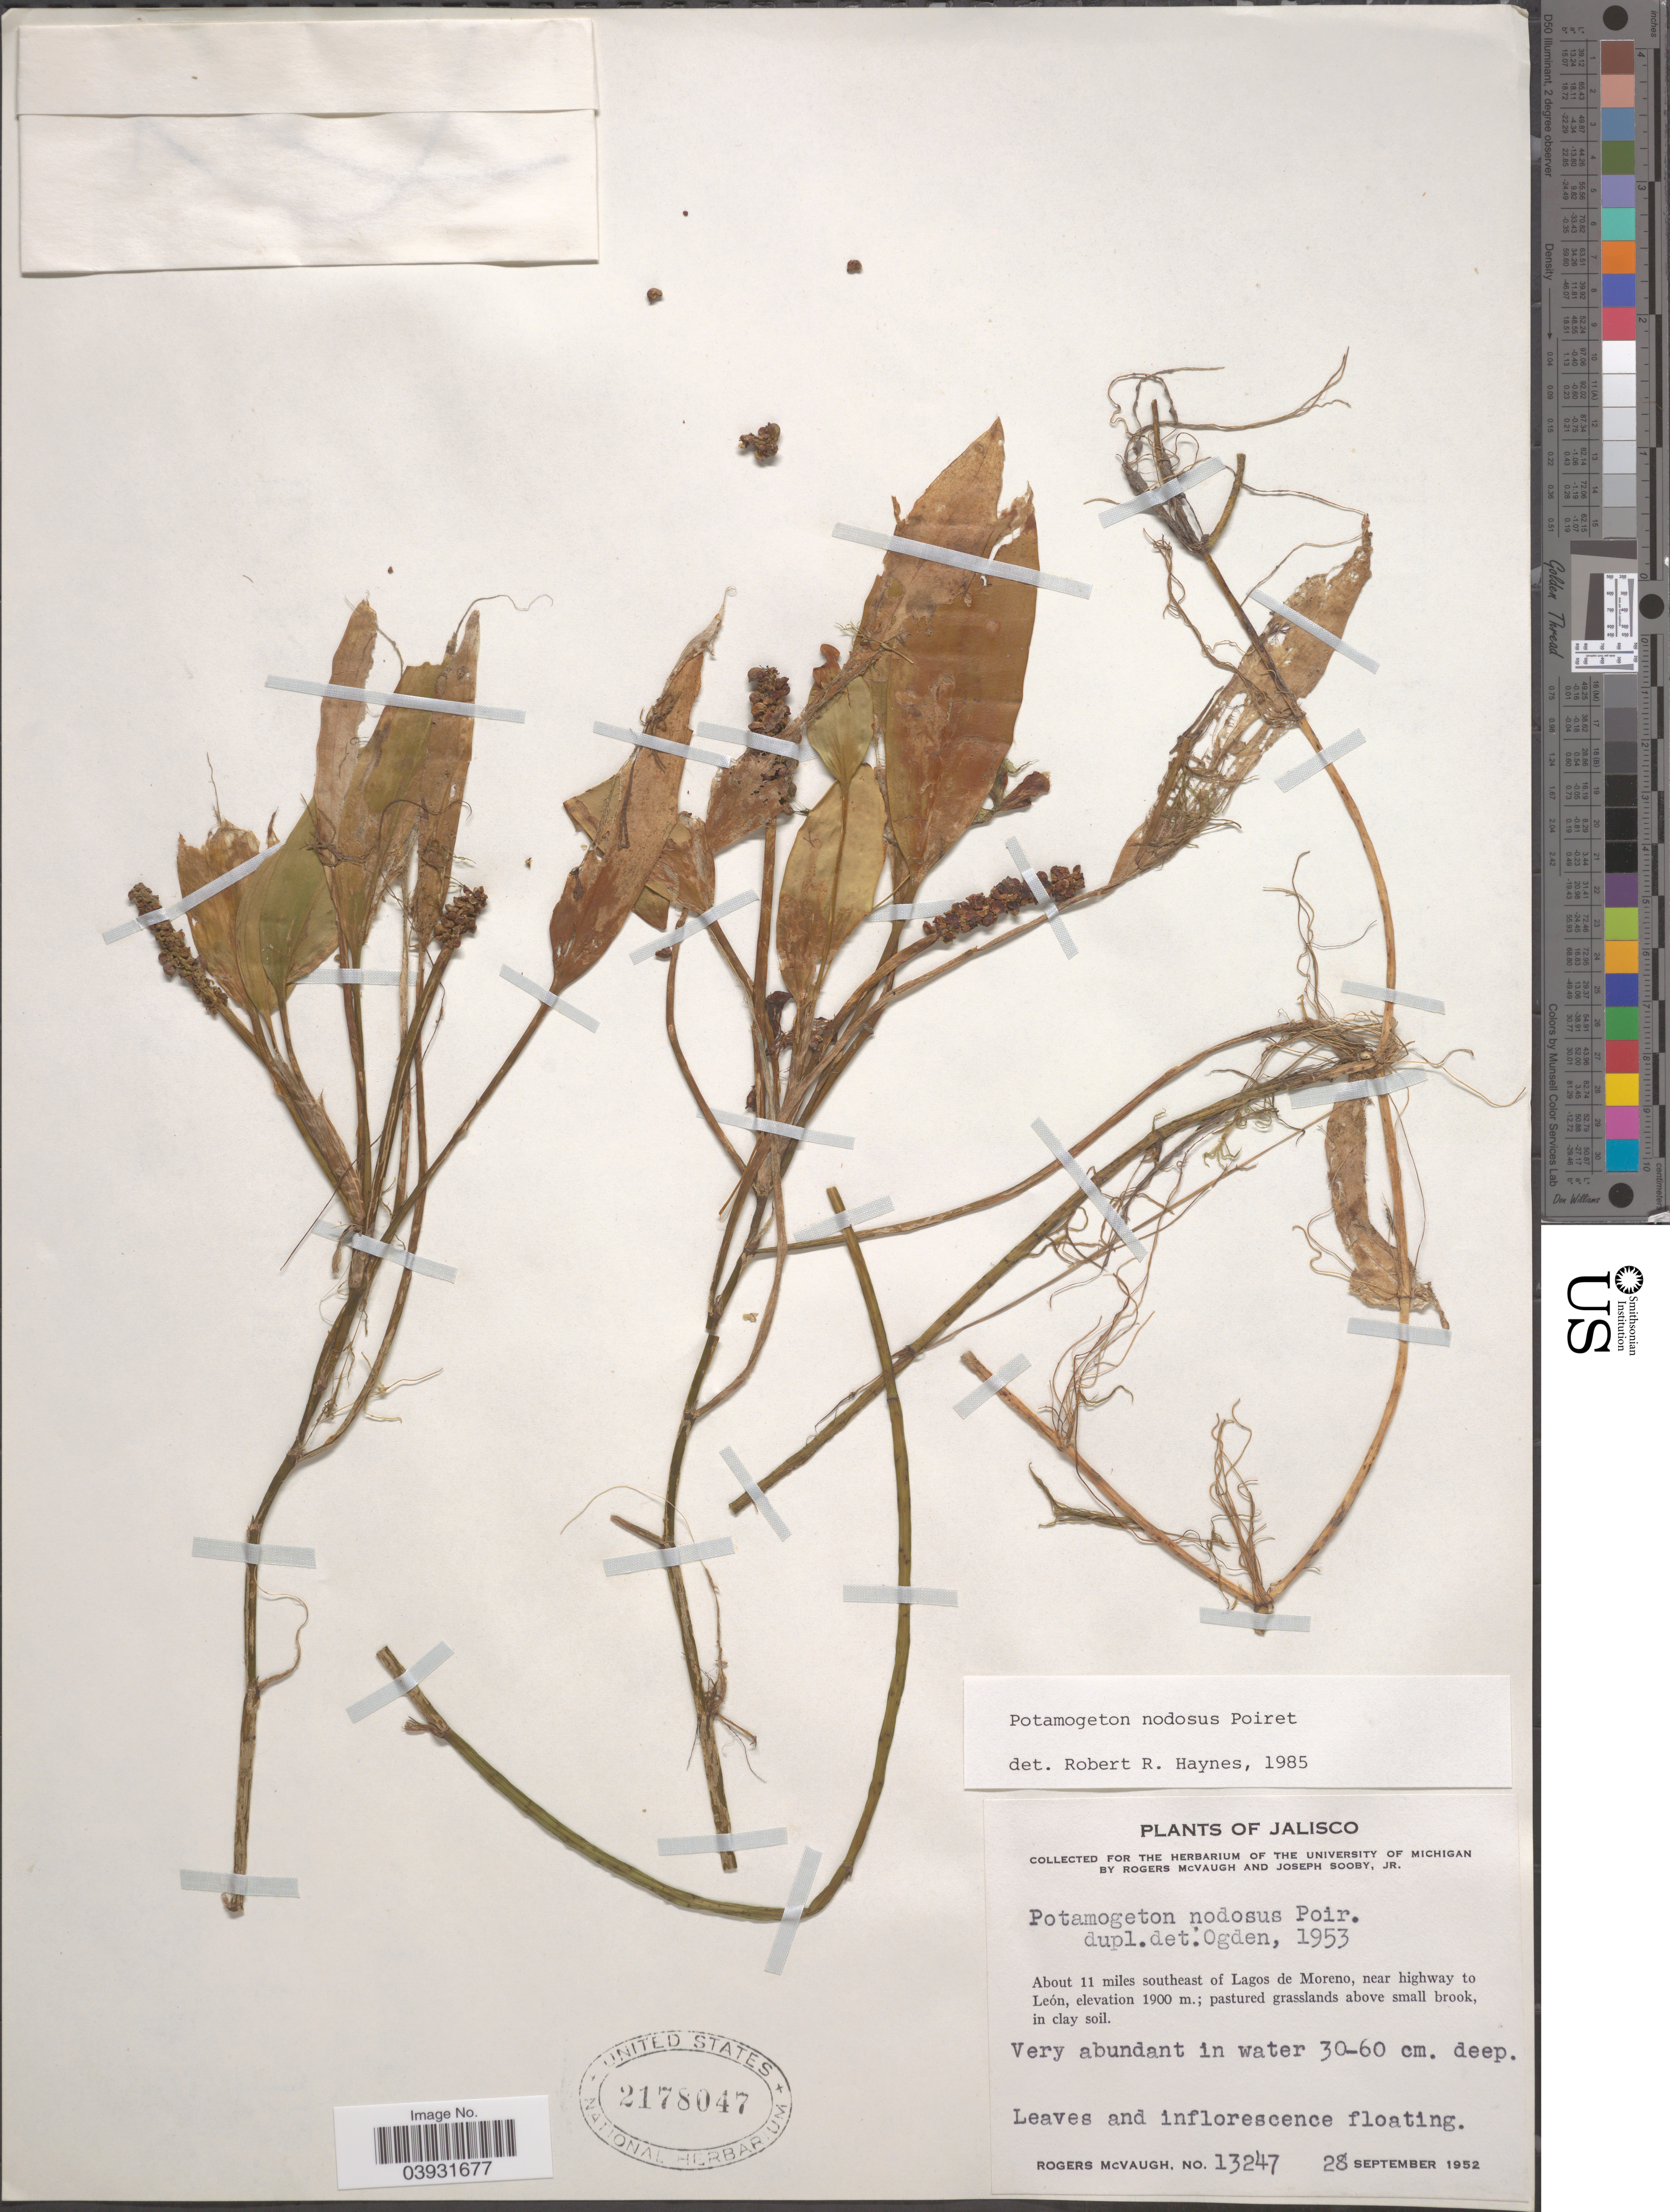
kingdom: Plantae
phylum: Tracheophyta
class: Liliopsida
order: Alismatales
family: Potamogetonaceae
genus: Potamogeton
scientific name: Potamogeton nodosus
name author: Poir.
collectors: R. McVaugh & J. Sooby Jr.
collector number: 13247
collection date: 1952-09-28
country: Mexico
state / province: Jalisco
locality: About 11 miles southeast of Lagos de Moreno, near highway to León.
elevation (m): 1900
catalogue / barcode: US 2178047